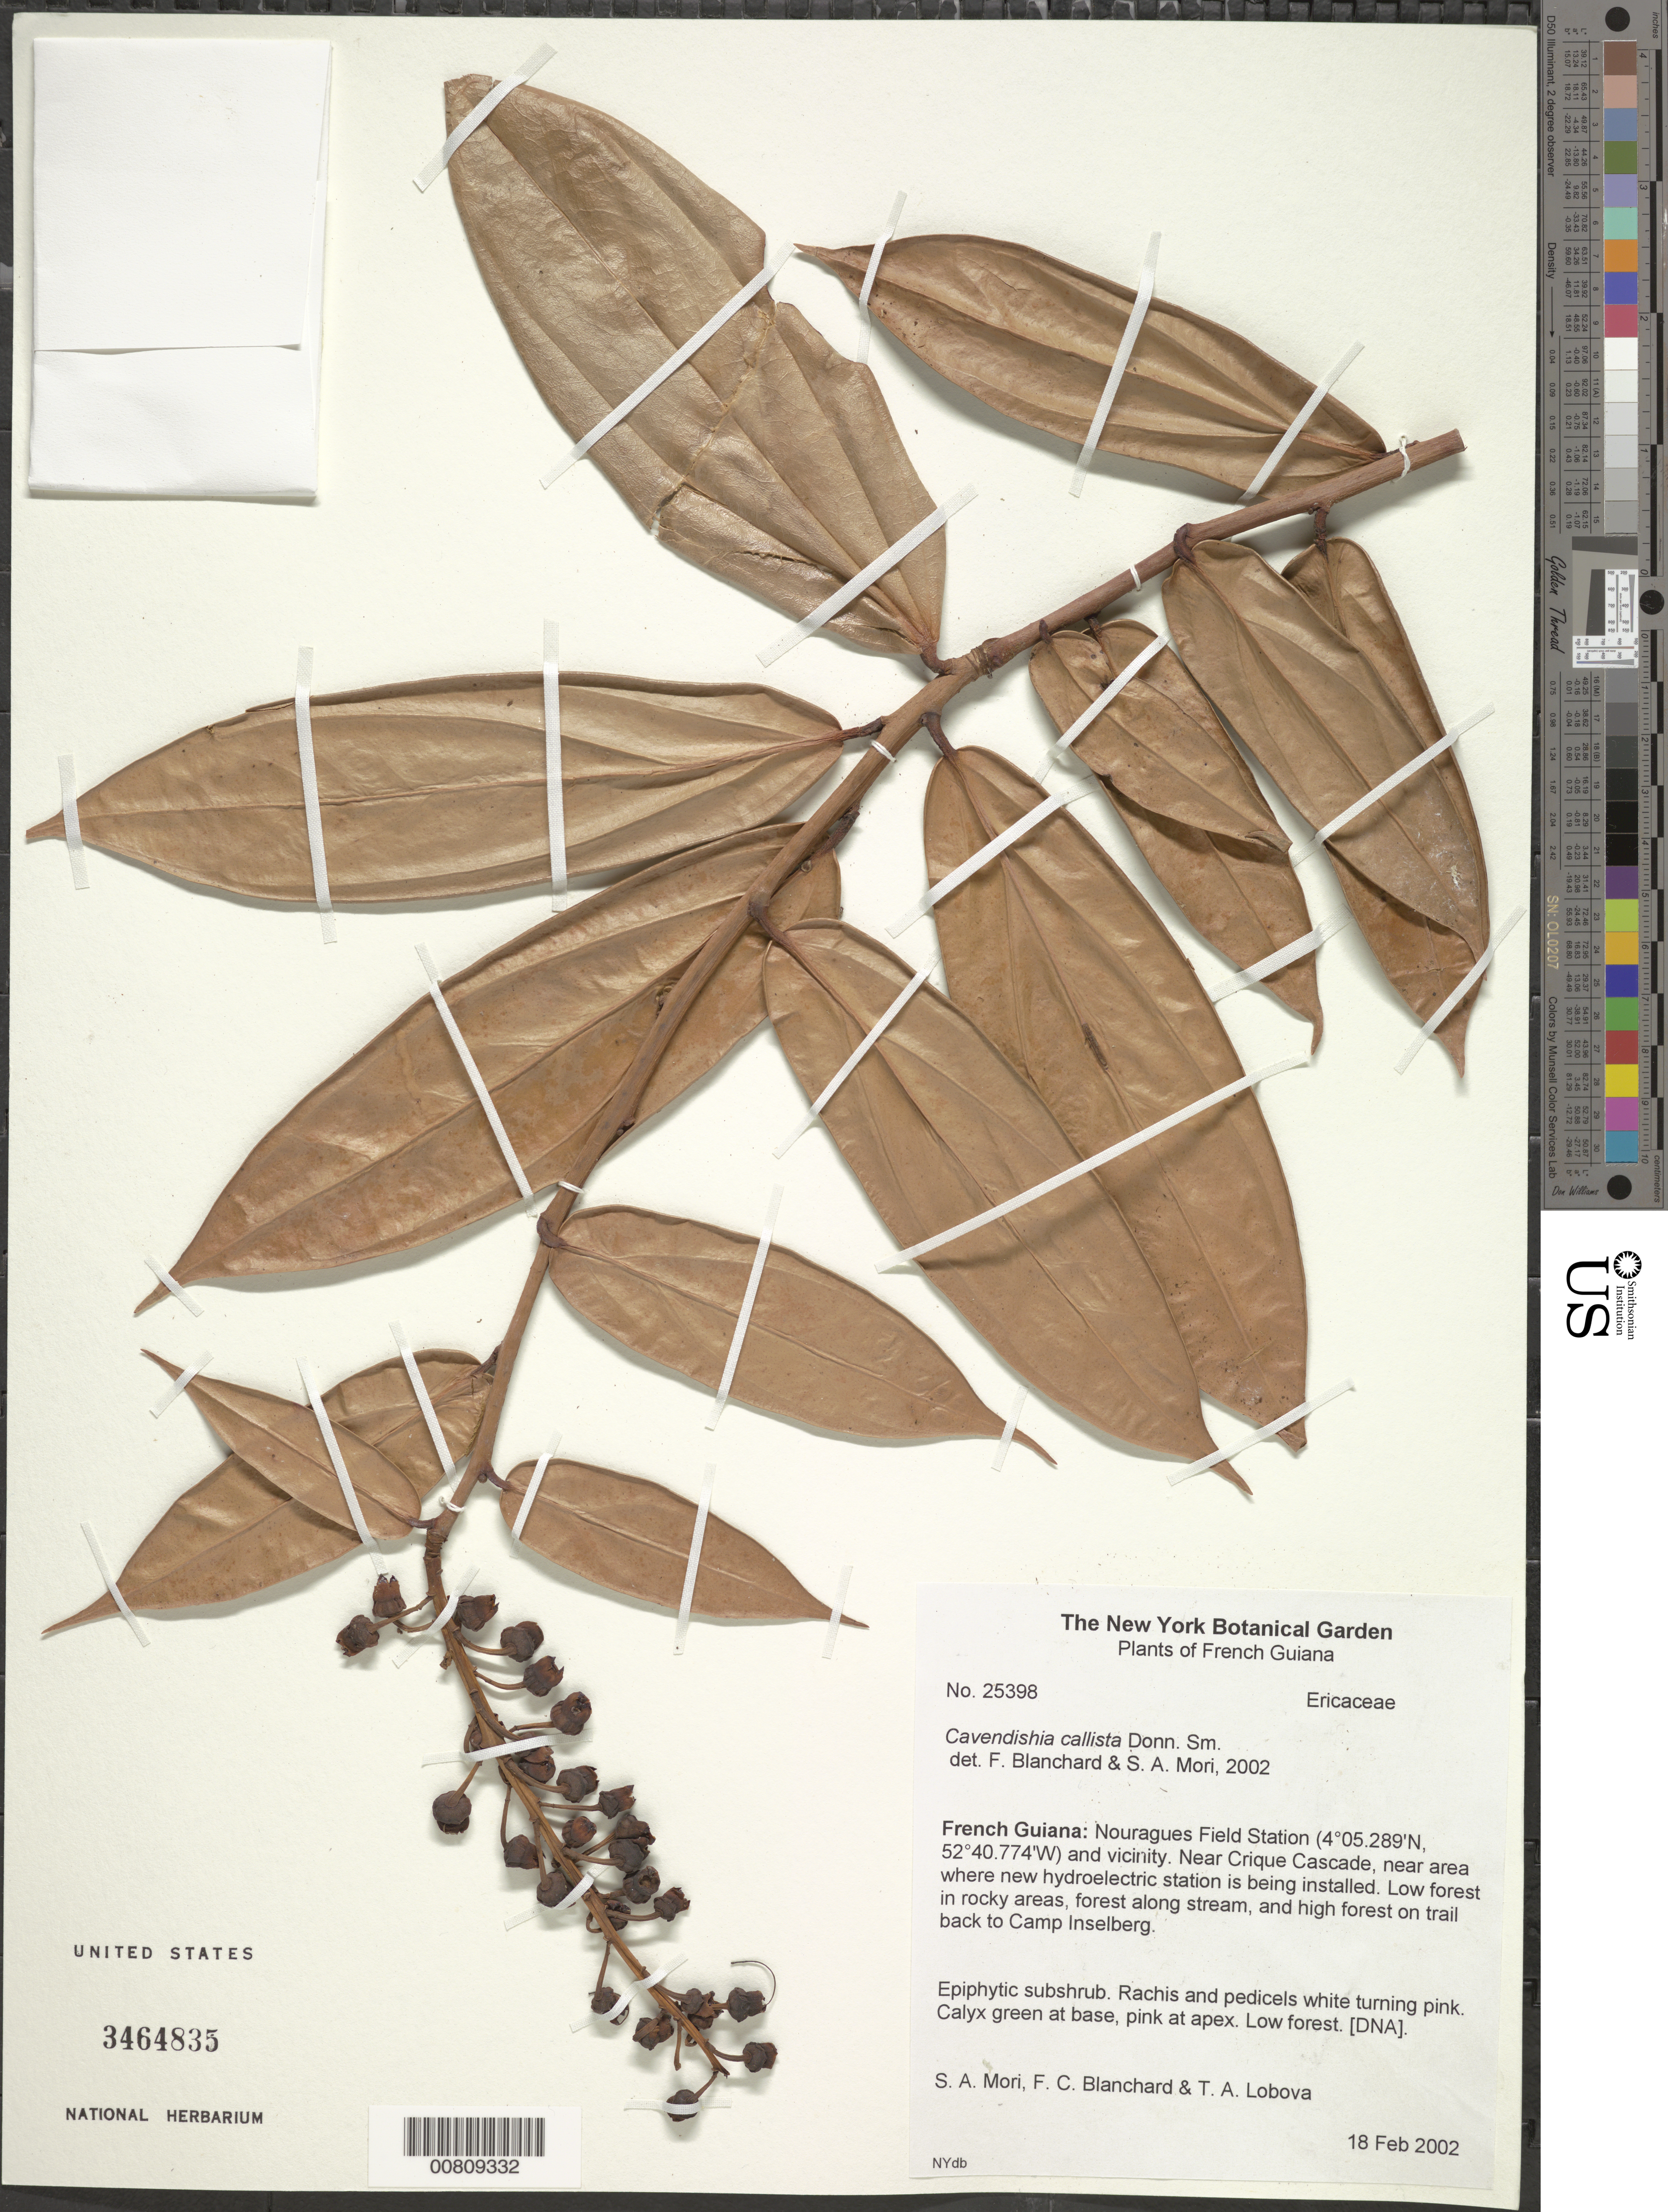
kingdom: Plantae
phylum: Tracheophyta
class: Magnoliopsida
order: Ericales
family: Ericaceae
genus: Cavendishia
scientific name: Cavendishia callista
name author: Donn. Sm.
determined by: Blanchard, F.; Mori, Scott A.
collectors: S. Mori, F. Blanchard & T. Lobova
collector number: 25398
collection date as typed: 18-Feb-02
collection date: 2002-02-18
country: French Guiana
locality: Nouragues Field Station, near Crique Cascade, trail to Camp Inselberg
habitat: Low forest in rocky areas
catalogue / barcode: US 3464835